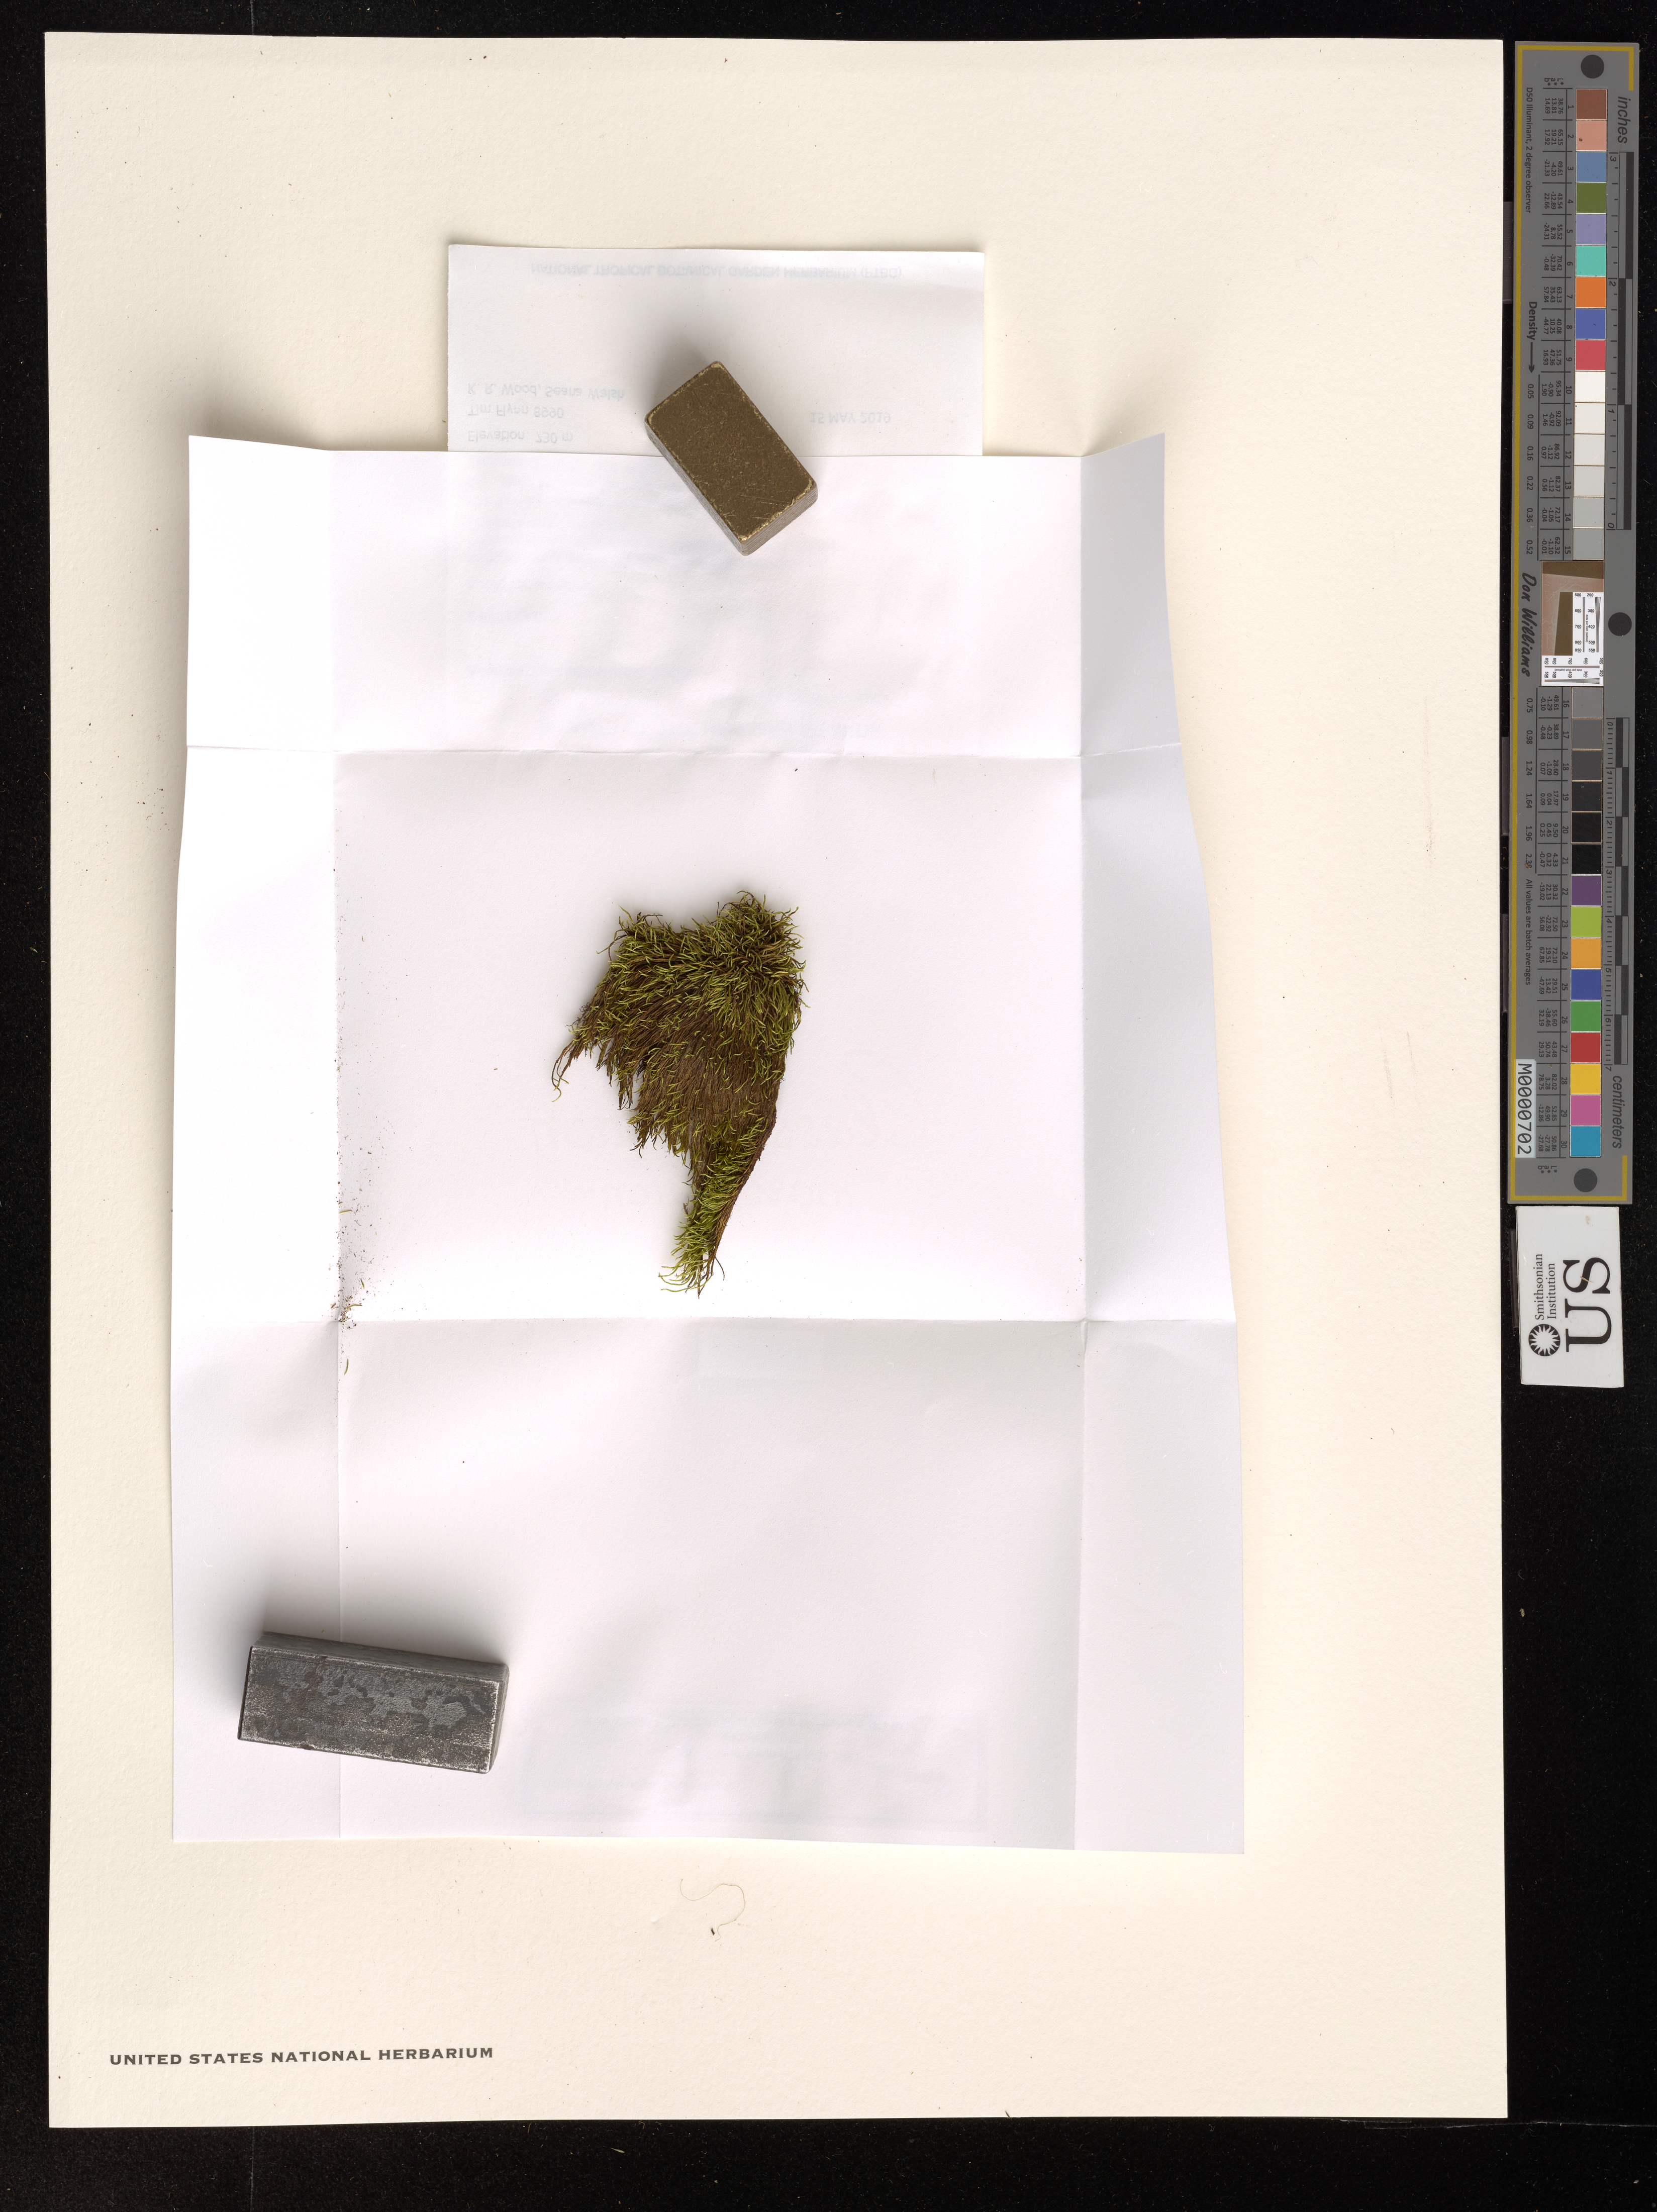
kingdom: Plantae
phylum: Bryophyta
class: Bryopsida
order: Bryales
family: Bryaceae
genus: Anomobryum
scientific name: Anomobryum angustirete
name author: Broth.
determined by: Toren, David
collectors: T. Flynn, K. R. Wood & S. Walsh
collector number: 8990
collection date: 2019-05-15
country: United States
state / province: Hawaii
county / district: Kauai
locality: The Hawaiian Islands. Kauai Lihue District. North Waiahi drainage.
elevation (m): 730